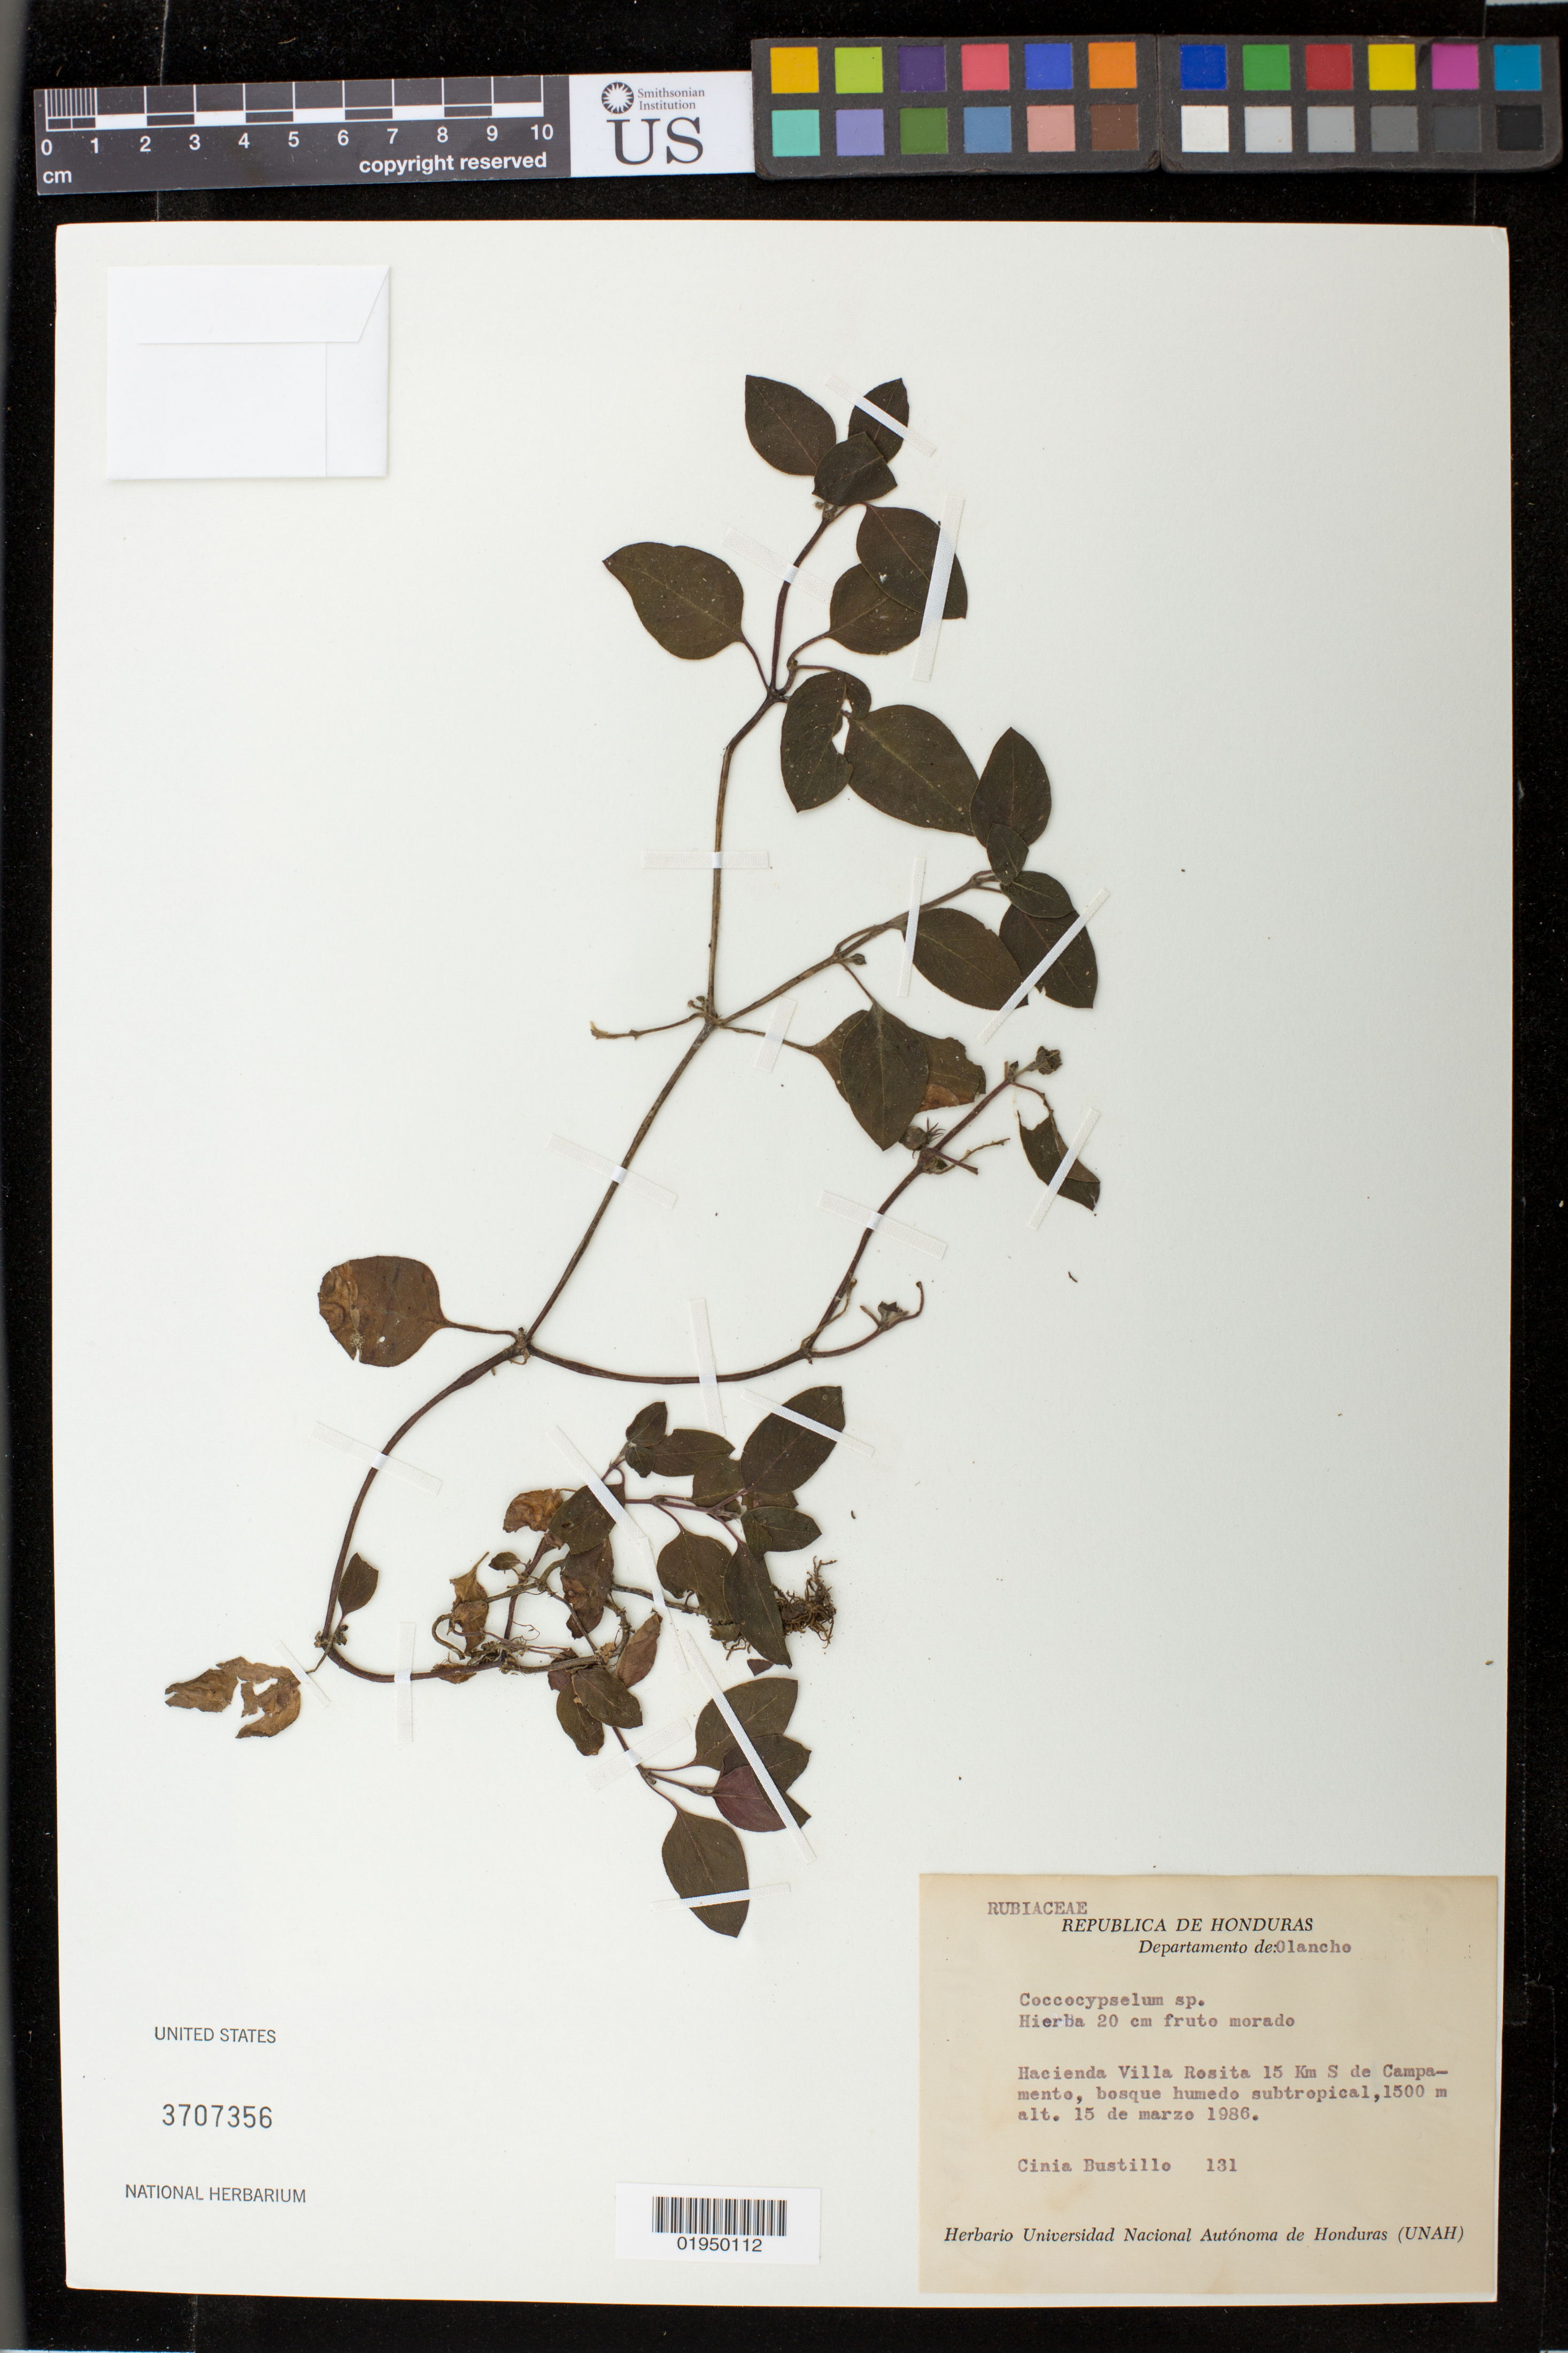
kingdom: Plantae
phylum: Tracheophyta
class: Magnoliopsida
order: Gentianales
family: Rubiaceae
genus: Coccocypselum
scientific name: Coccocypselum sp.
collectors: C. Bustillo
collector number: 131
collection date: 1986-03-15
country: Honduras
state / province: Olancho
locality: Hacienda Villa Rosita 15 km S de campamento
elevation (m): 1500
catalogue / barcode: US 3707356